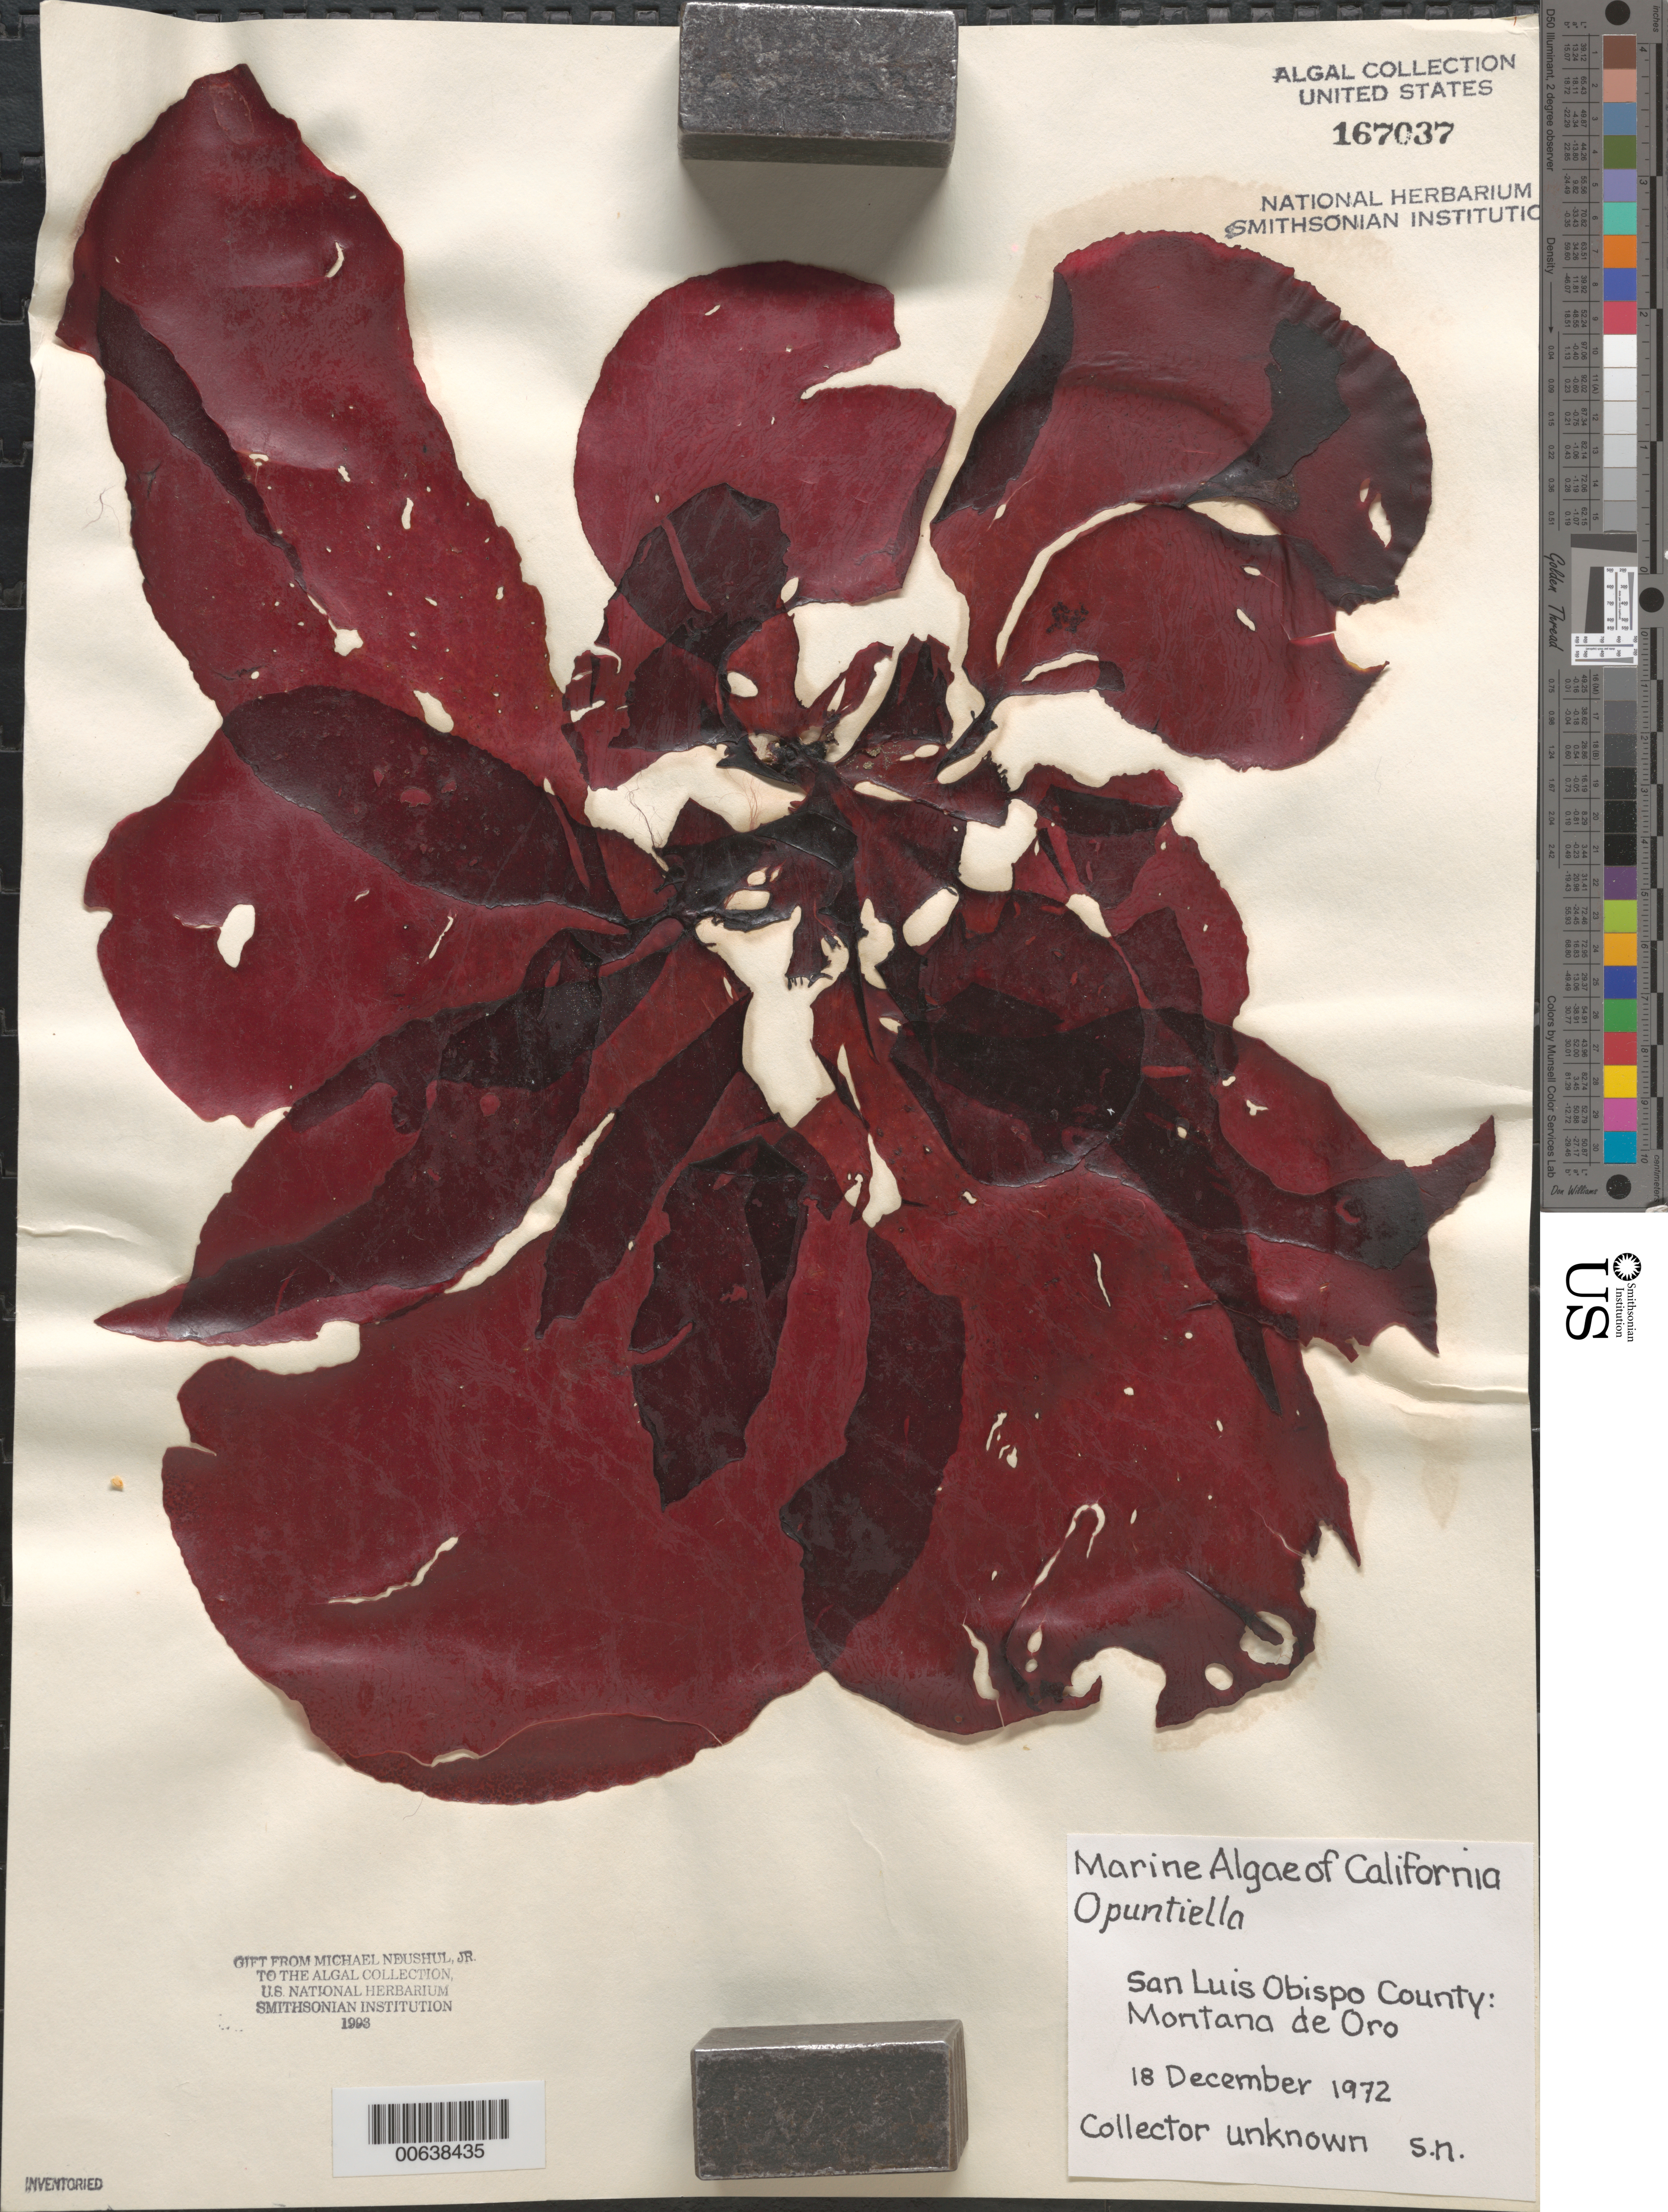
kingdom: Plantae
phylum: Rhodophyta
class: Florideophyceae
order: Gigartinales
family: Furcellariaceae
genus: Opuntiella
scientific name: Opuntiella sp.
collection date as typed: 18 Dec 1972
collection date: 1972-12-18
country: United States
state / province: California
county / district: San Luis Obispo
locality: Montana de Oro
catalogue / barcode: US 167037